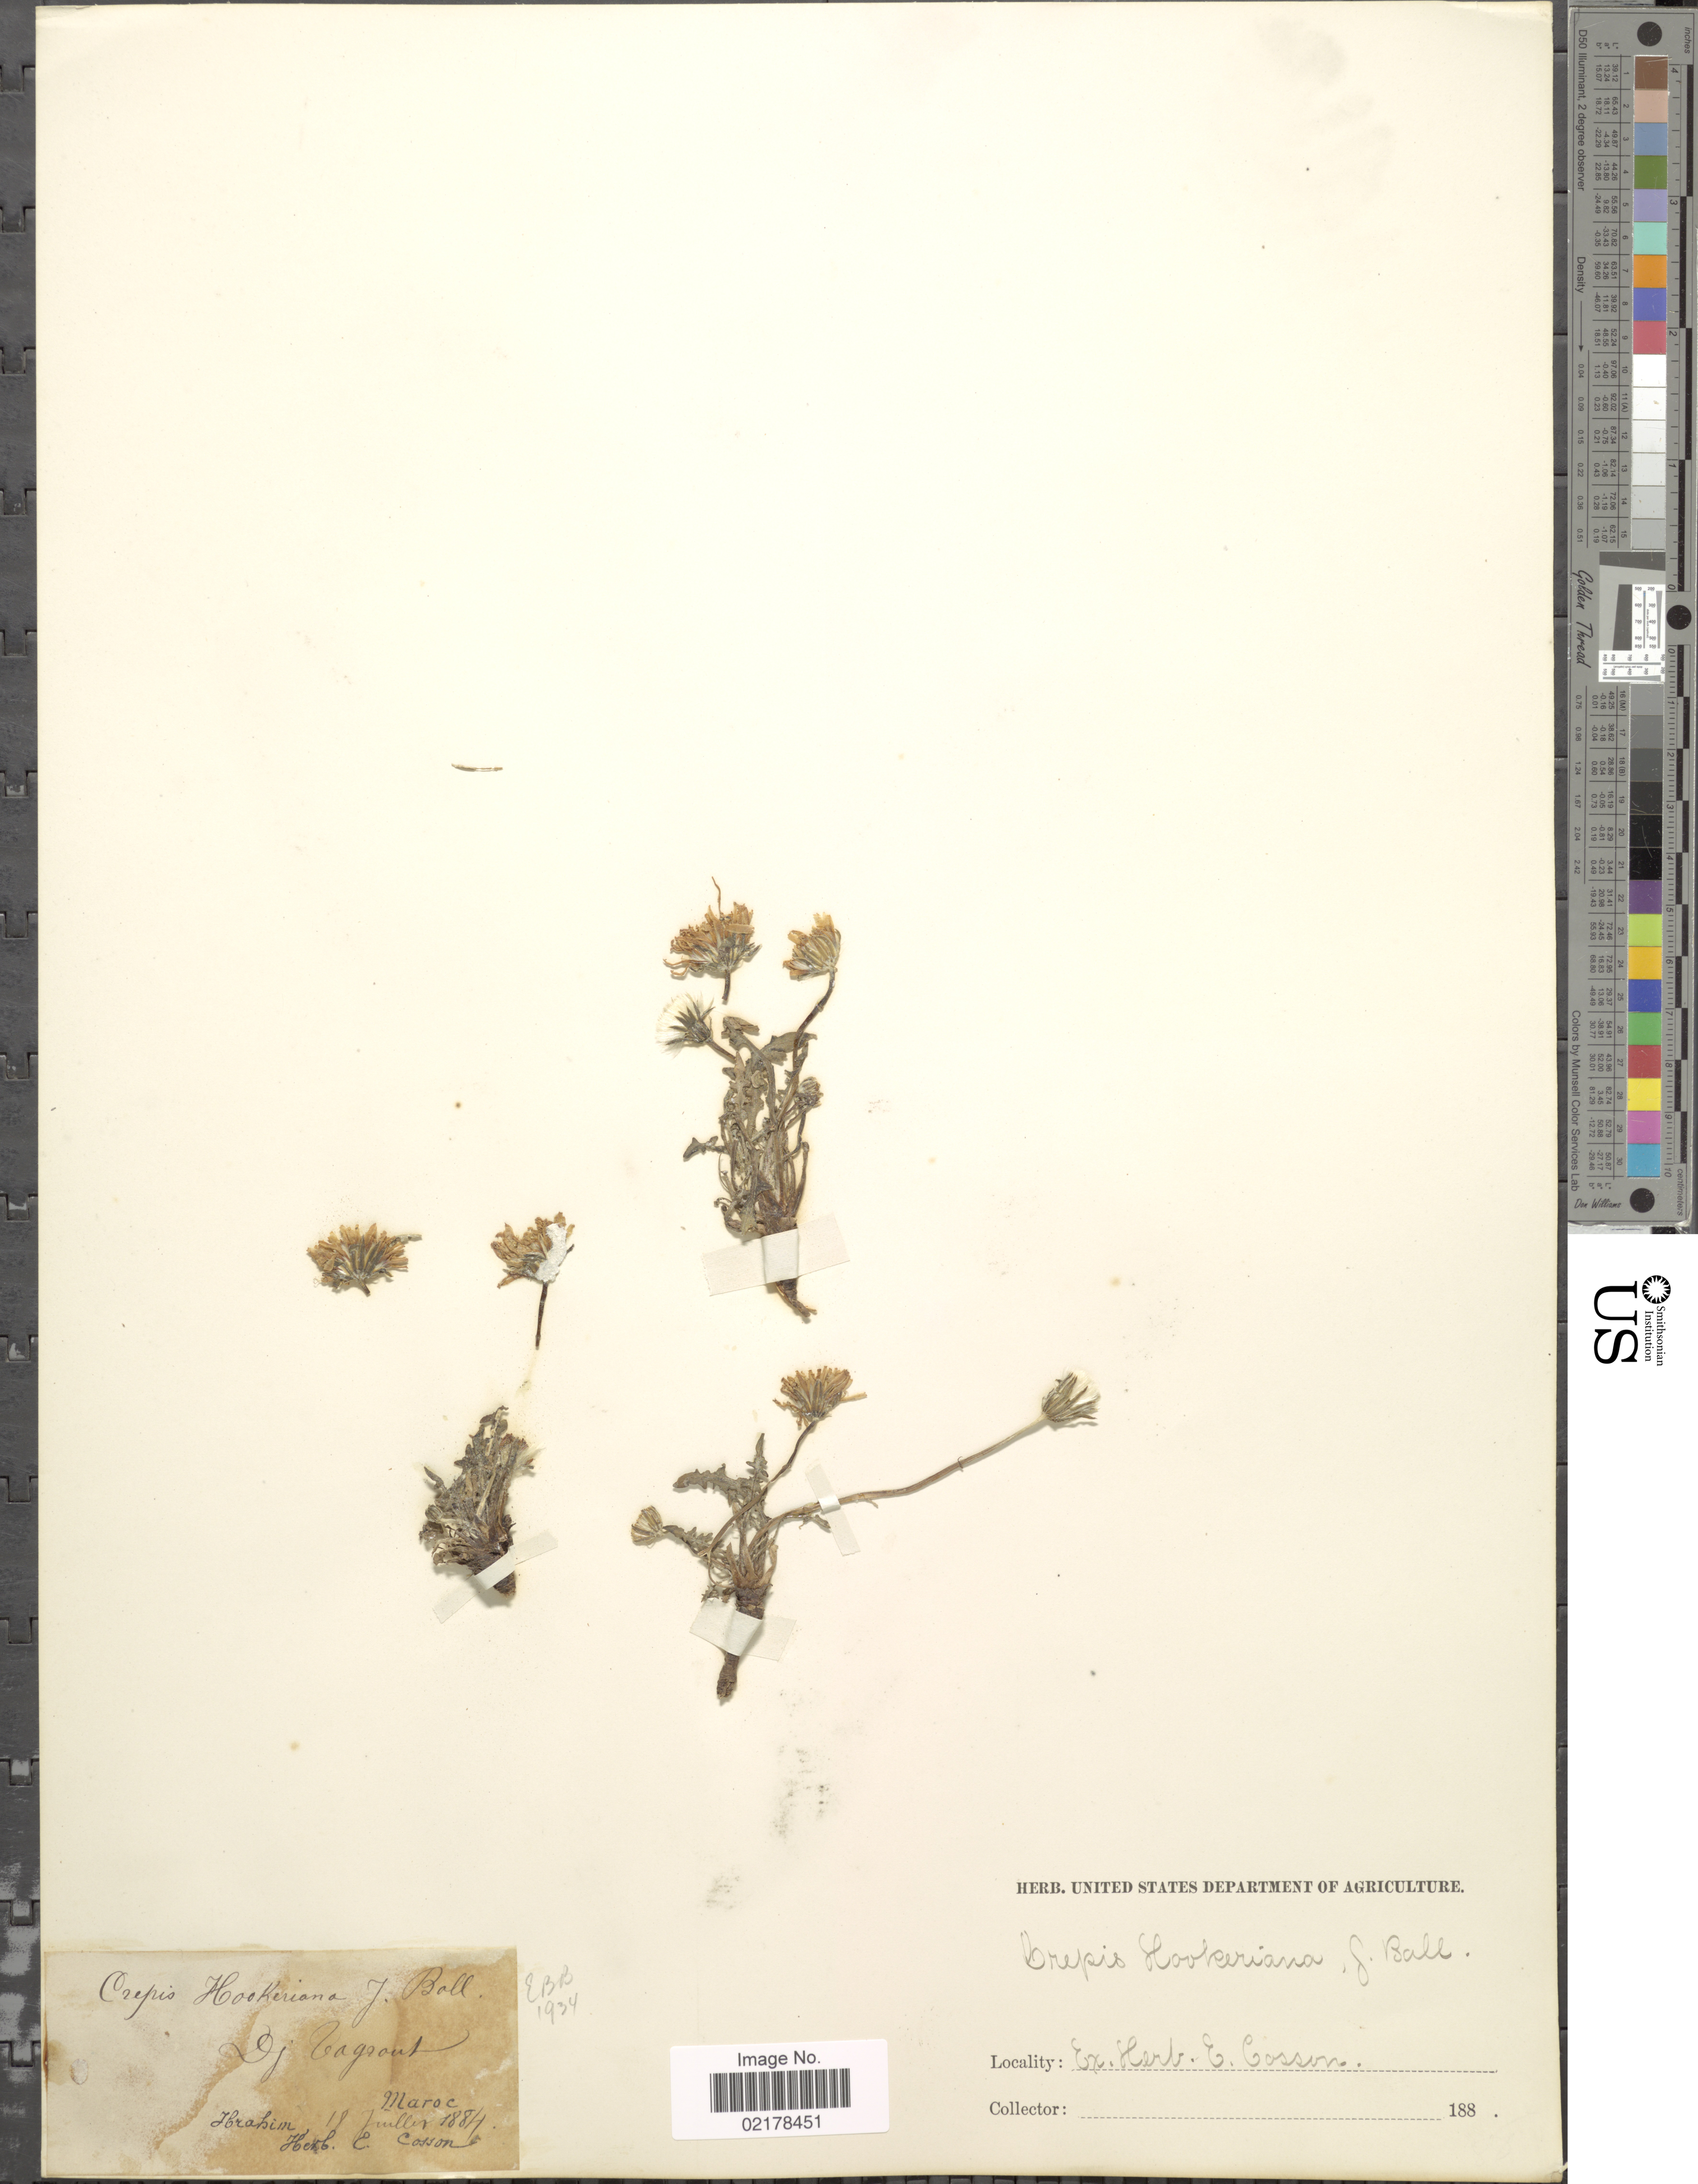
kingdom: Plantae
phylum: Tracheophyta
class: Magnoliopsida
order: Asterales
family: Asteraceae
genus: Crepis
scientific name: Crepis hookeriana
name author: Ball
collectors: -. Ibrahim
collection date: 1884-07-18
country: Morocco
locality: Dj Tagrout [interpreted]